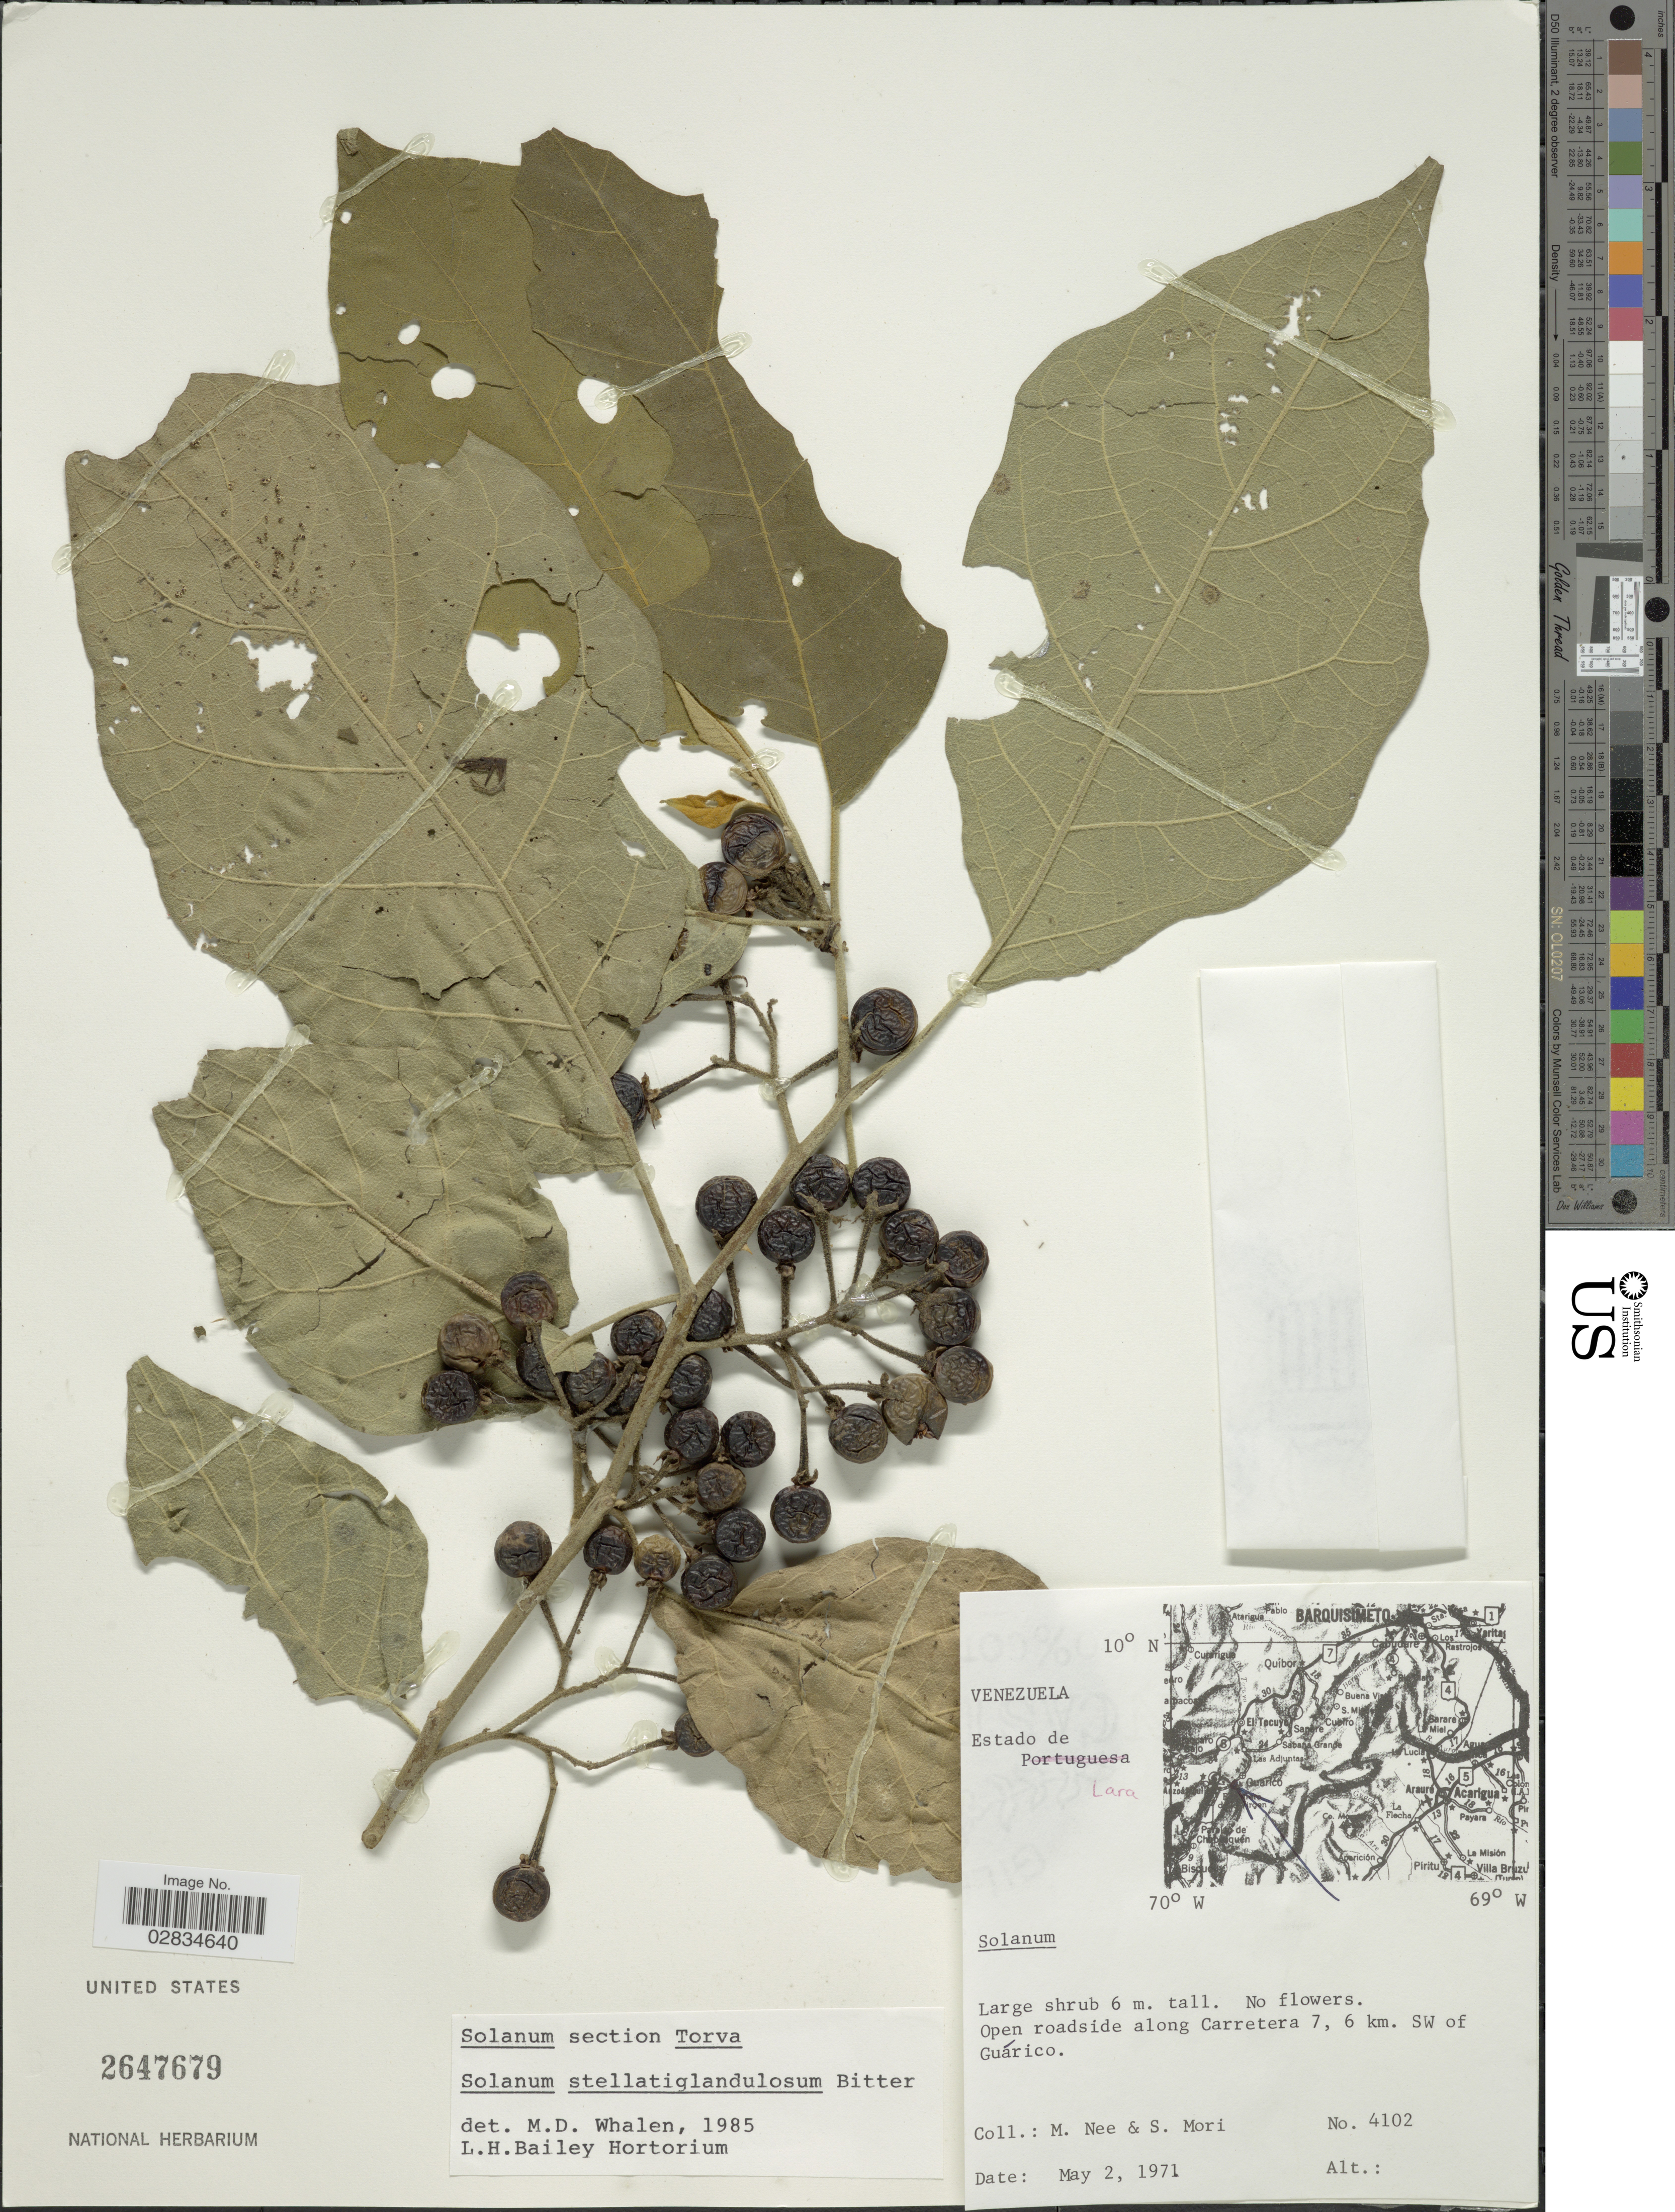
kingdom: Plantae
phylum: Tracheophyta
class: Magnoliopsida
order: Solanales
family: Solanaceae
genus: Solanum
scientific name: Solanum stellatiglandulosum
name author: Bitter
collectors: M. Nee & S. Mori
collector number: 4102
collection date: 1971-05-02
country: Venezuela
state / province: Lara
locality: Open roadside along Carretera 7, 6 km. SW of Guárico.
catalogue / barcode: US 2647679